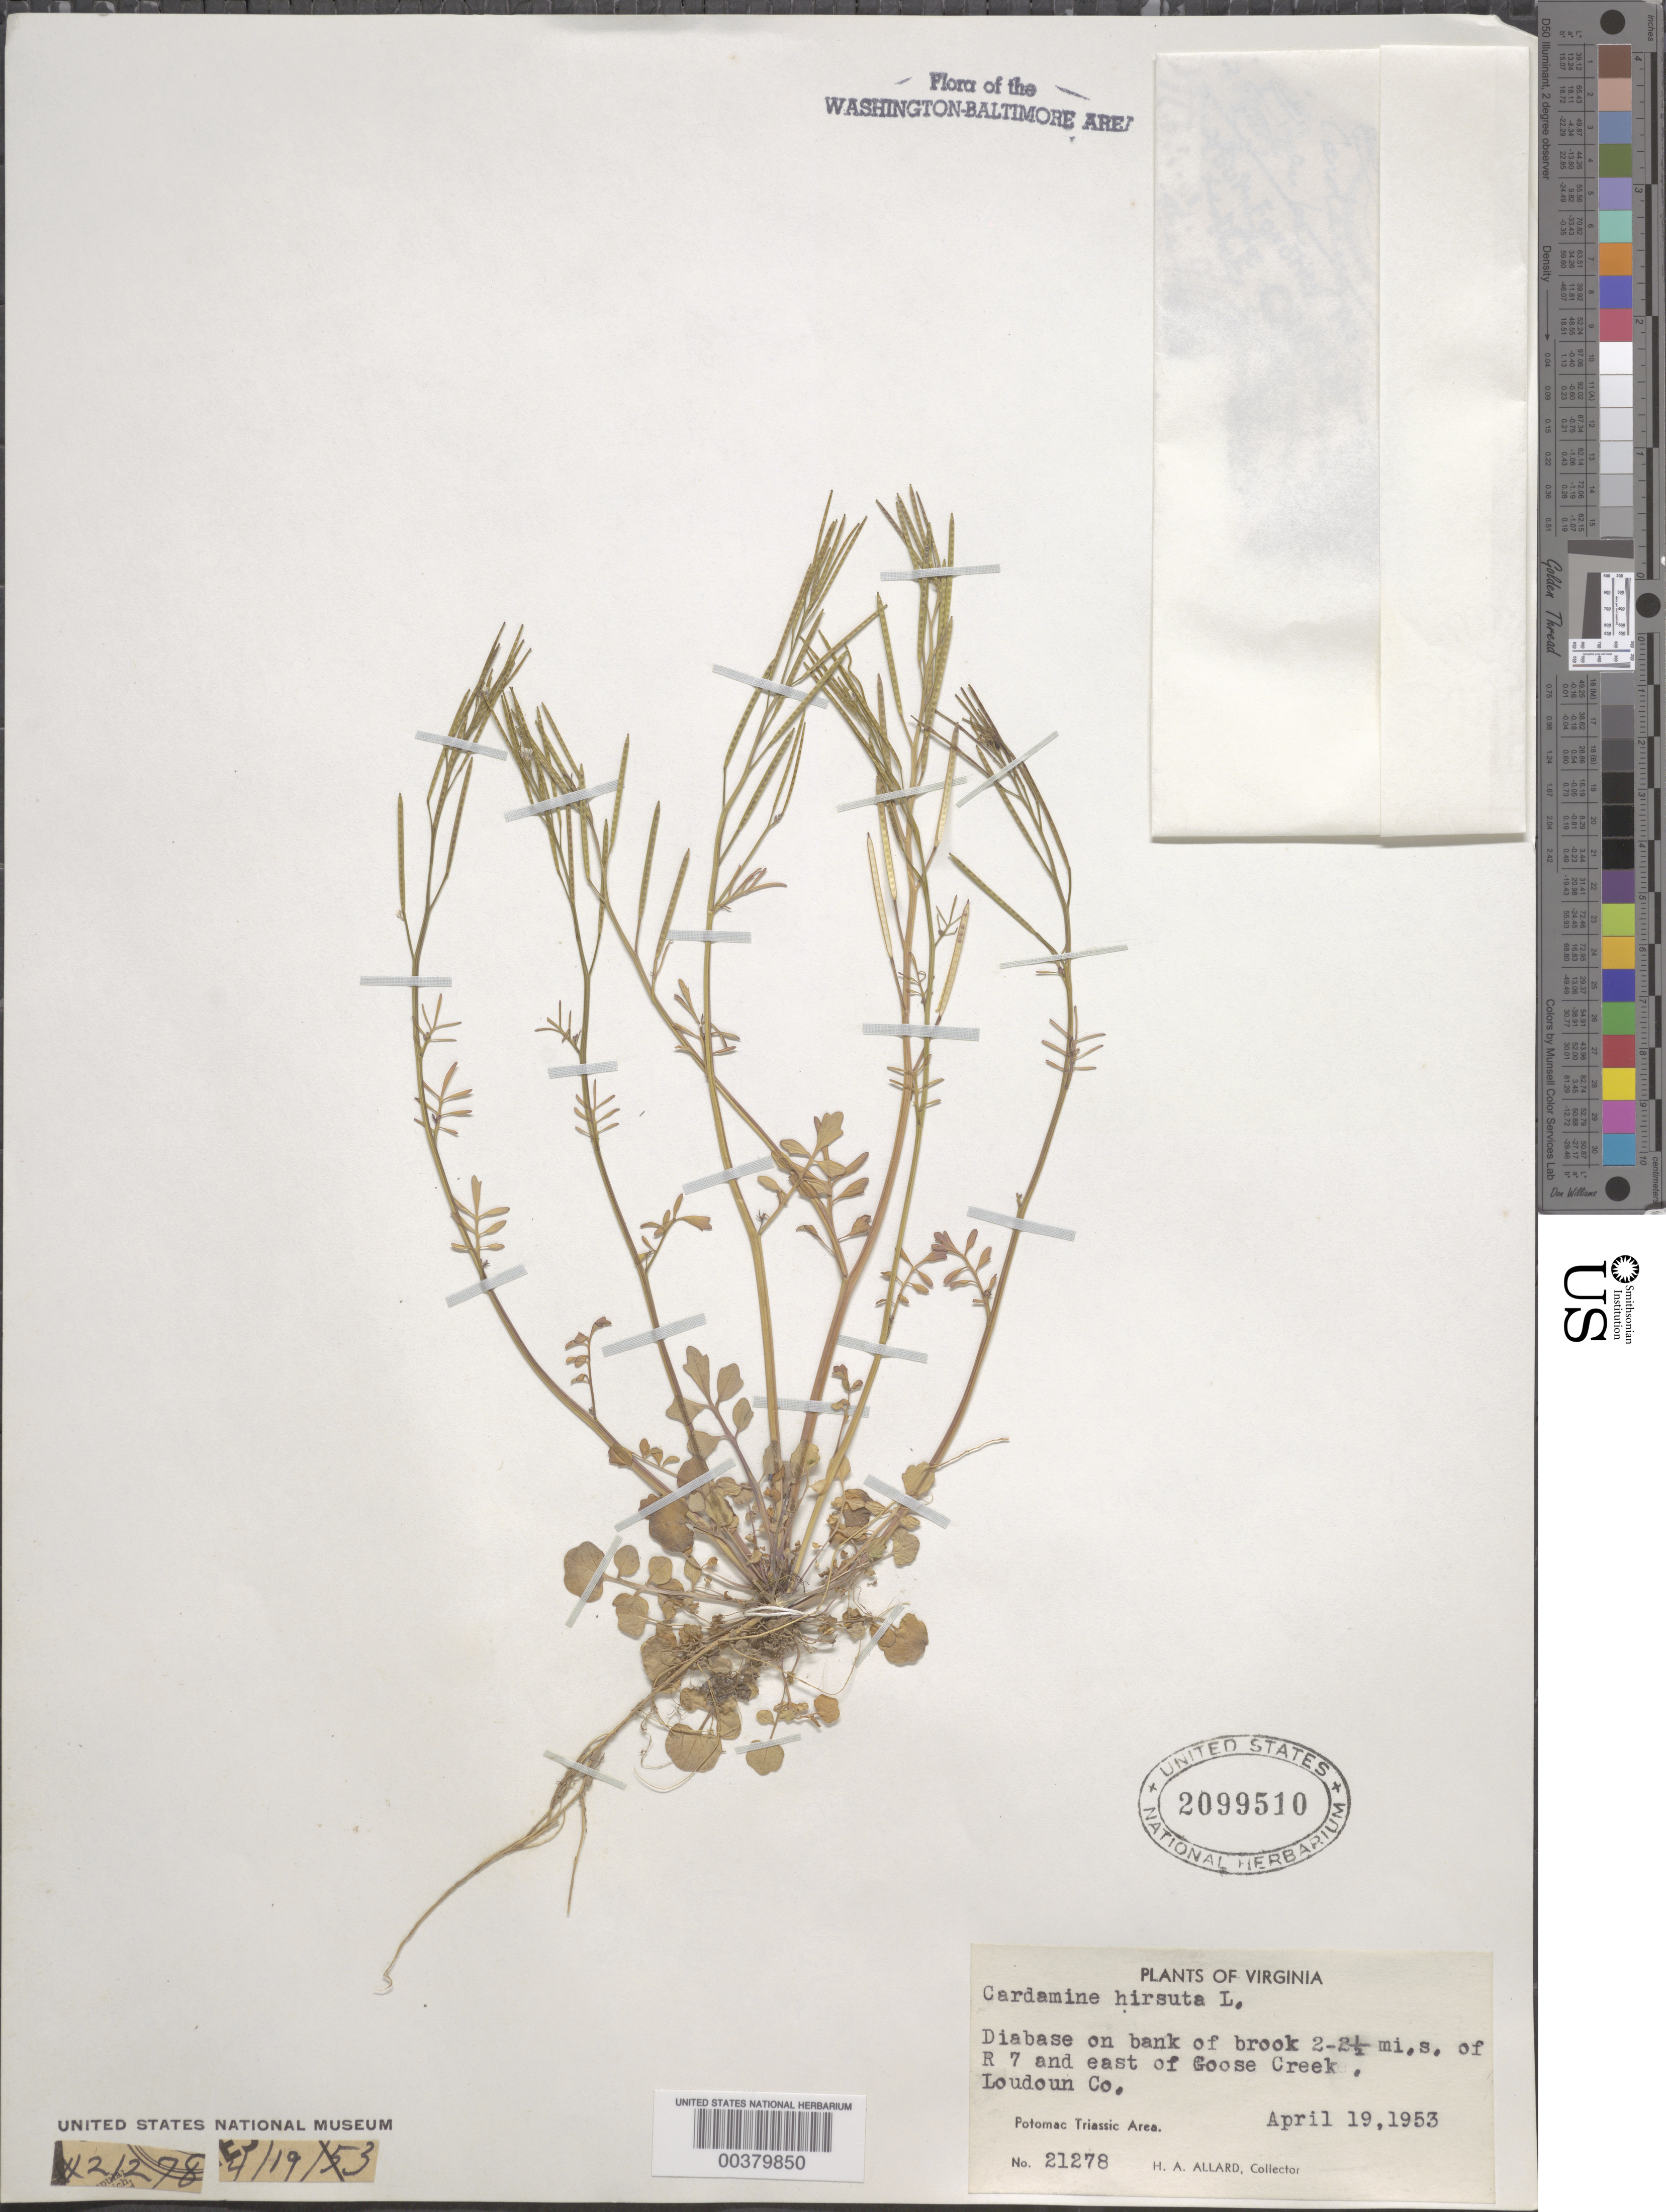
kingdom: Plantae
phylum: Tracheophyta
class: Magnoliopsida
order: Brassicales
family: Brassicaceae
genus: Cardamine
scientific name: Cardamine hirsuta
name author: L.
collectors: H. A. Allard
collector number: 21278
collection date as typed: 19 Apr 1953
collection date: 1953-04-19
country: United States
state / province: Virginia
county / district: Loudoun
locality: South of Route 7 and east of Goose Creek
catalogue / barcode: US 2099510